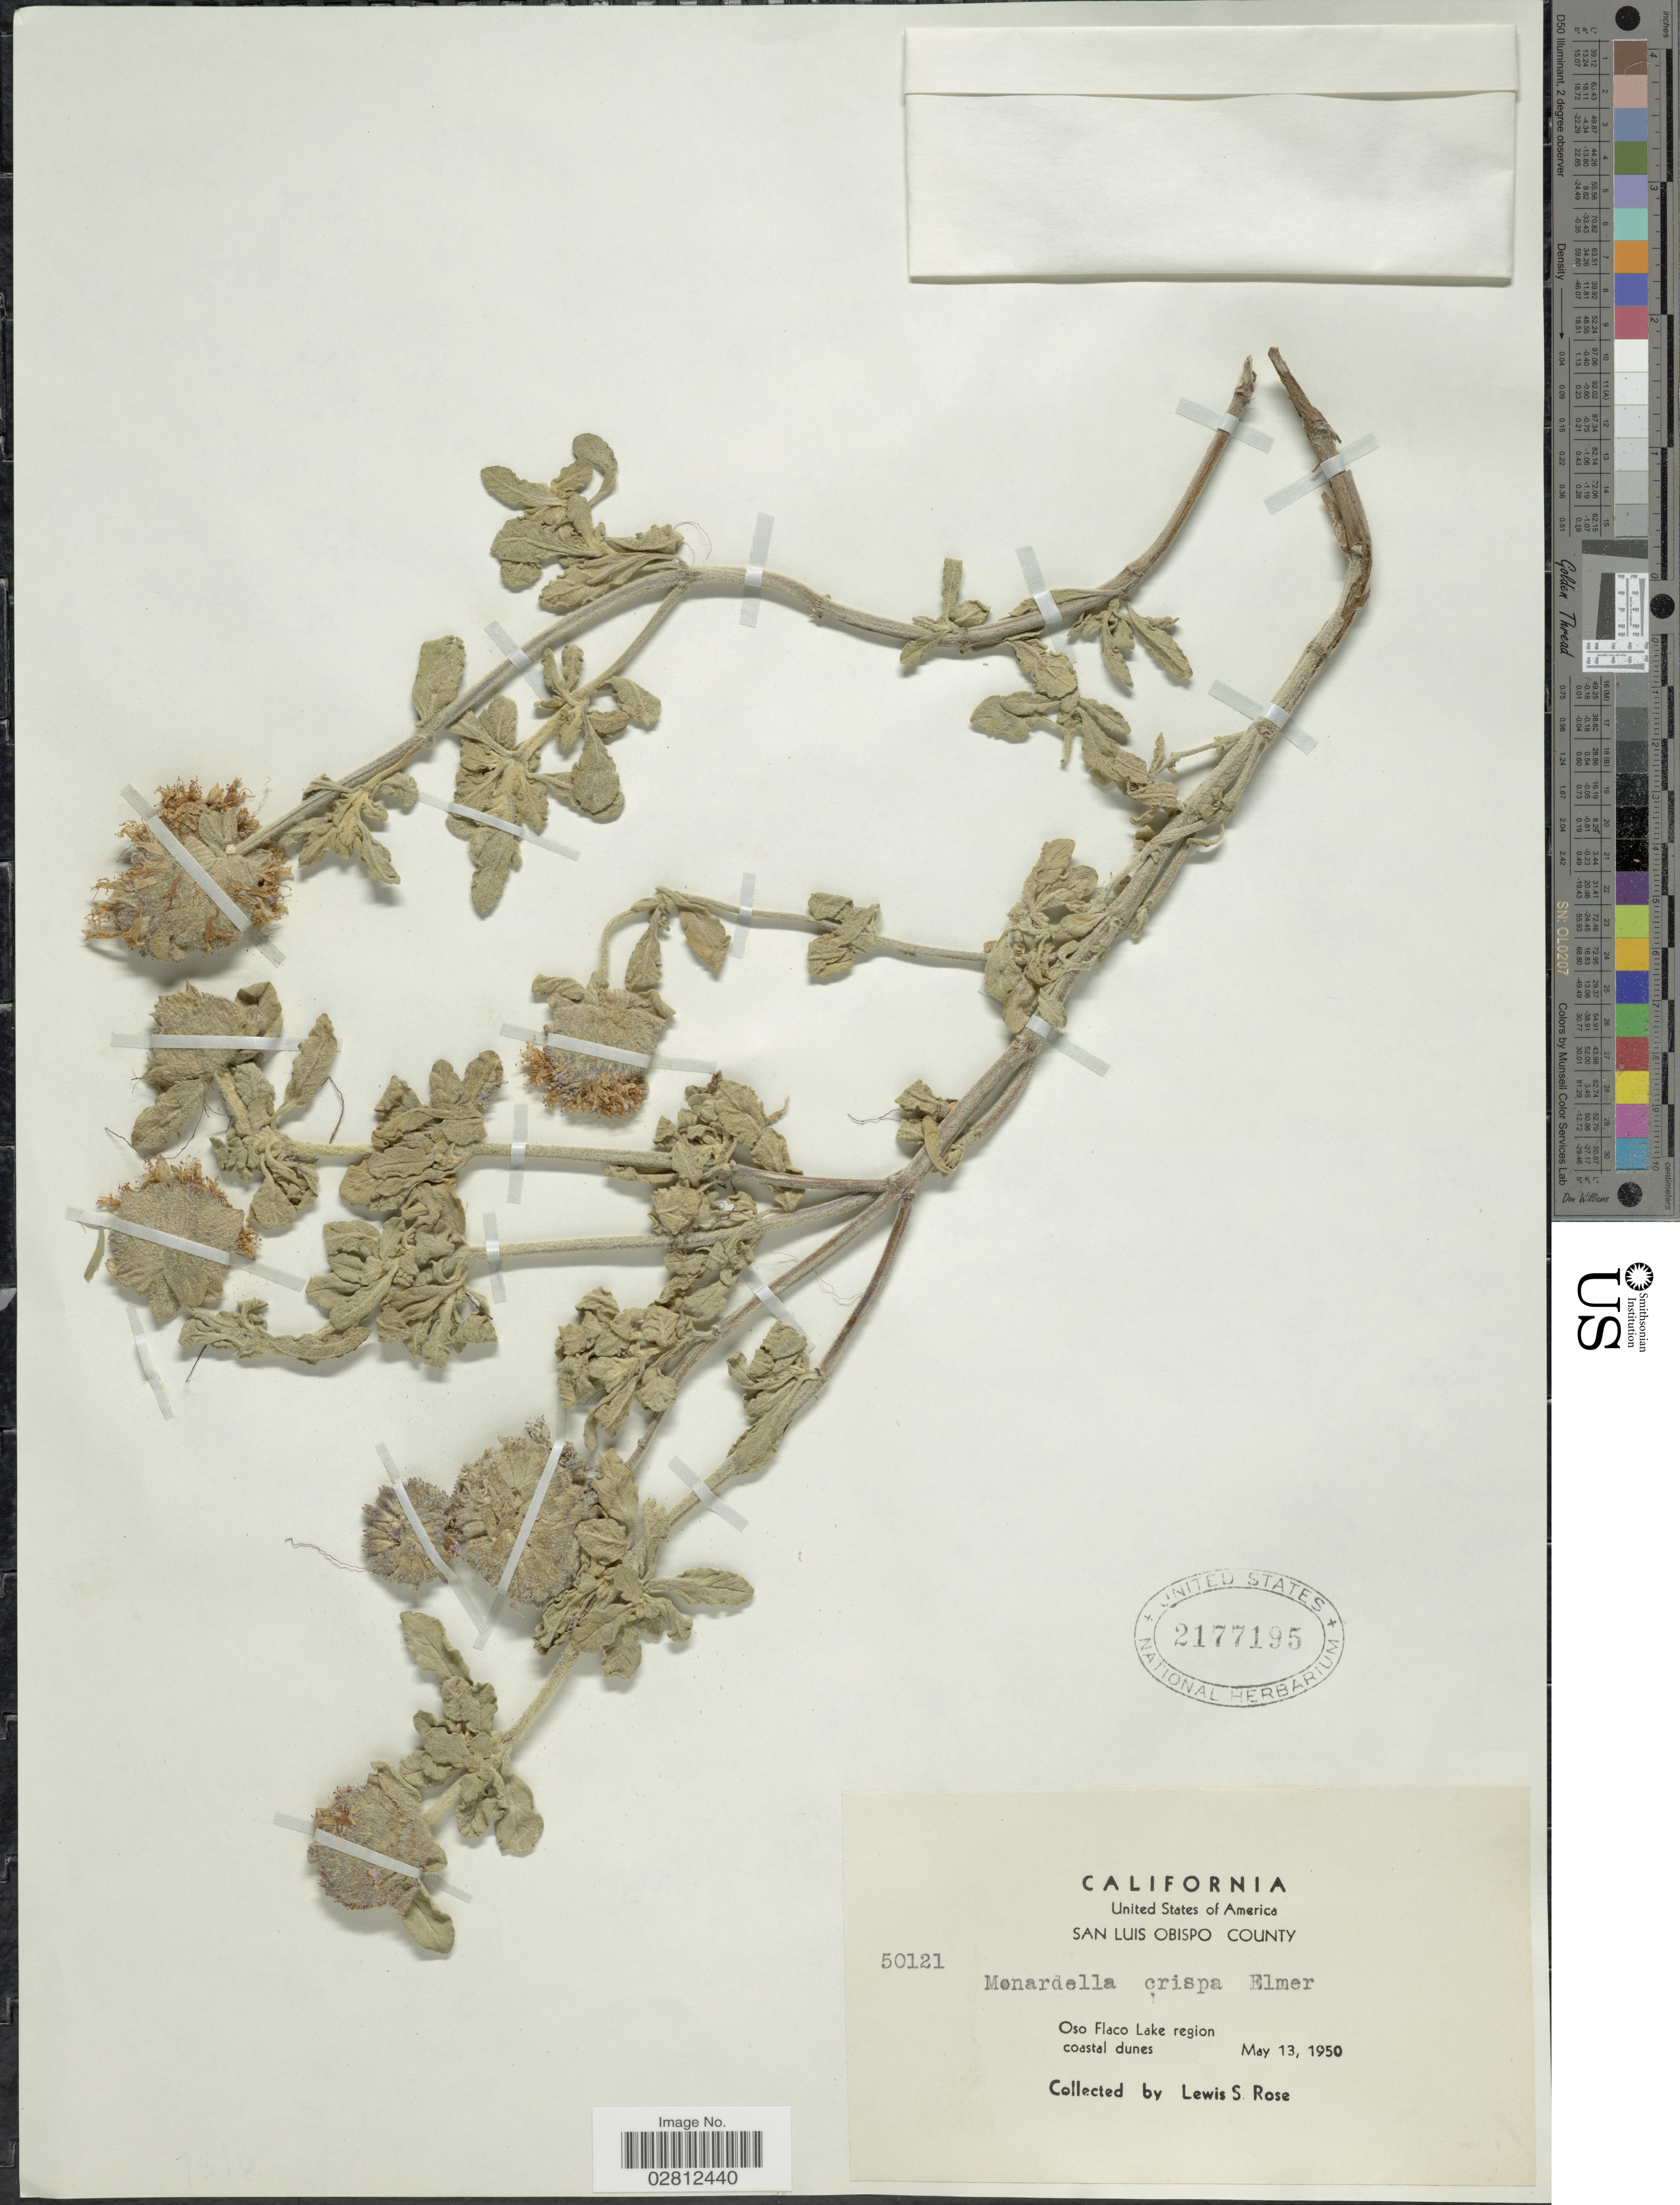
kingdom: Plantae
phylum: Tracheophyta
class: Magnoliopsida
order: Lamiales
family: Lamiaceae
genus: Monardella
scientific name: Monardella crispa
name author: Elmer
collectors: L. S. Rose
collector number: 50121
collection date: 1950-05-13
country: United States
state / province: California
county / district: San Luis Obispo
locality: San Luis Obispo County. Oso Flaco Lake region.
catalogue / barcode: US 2177195